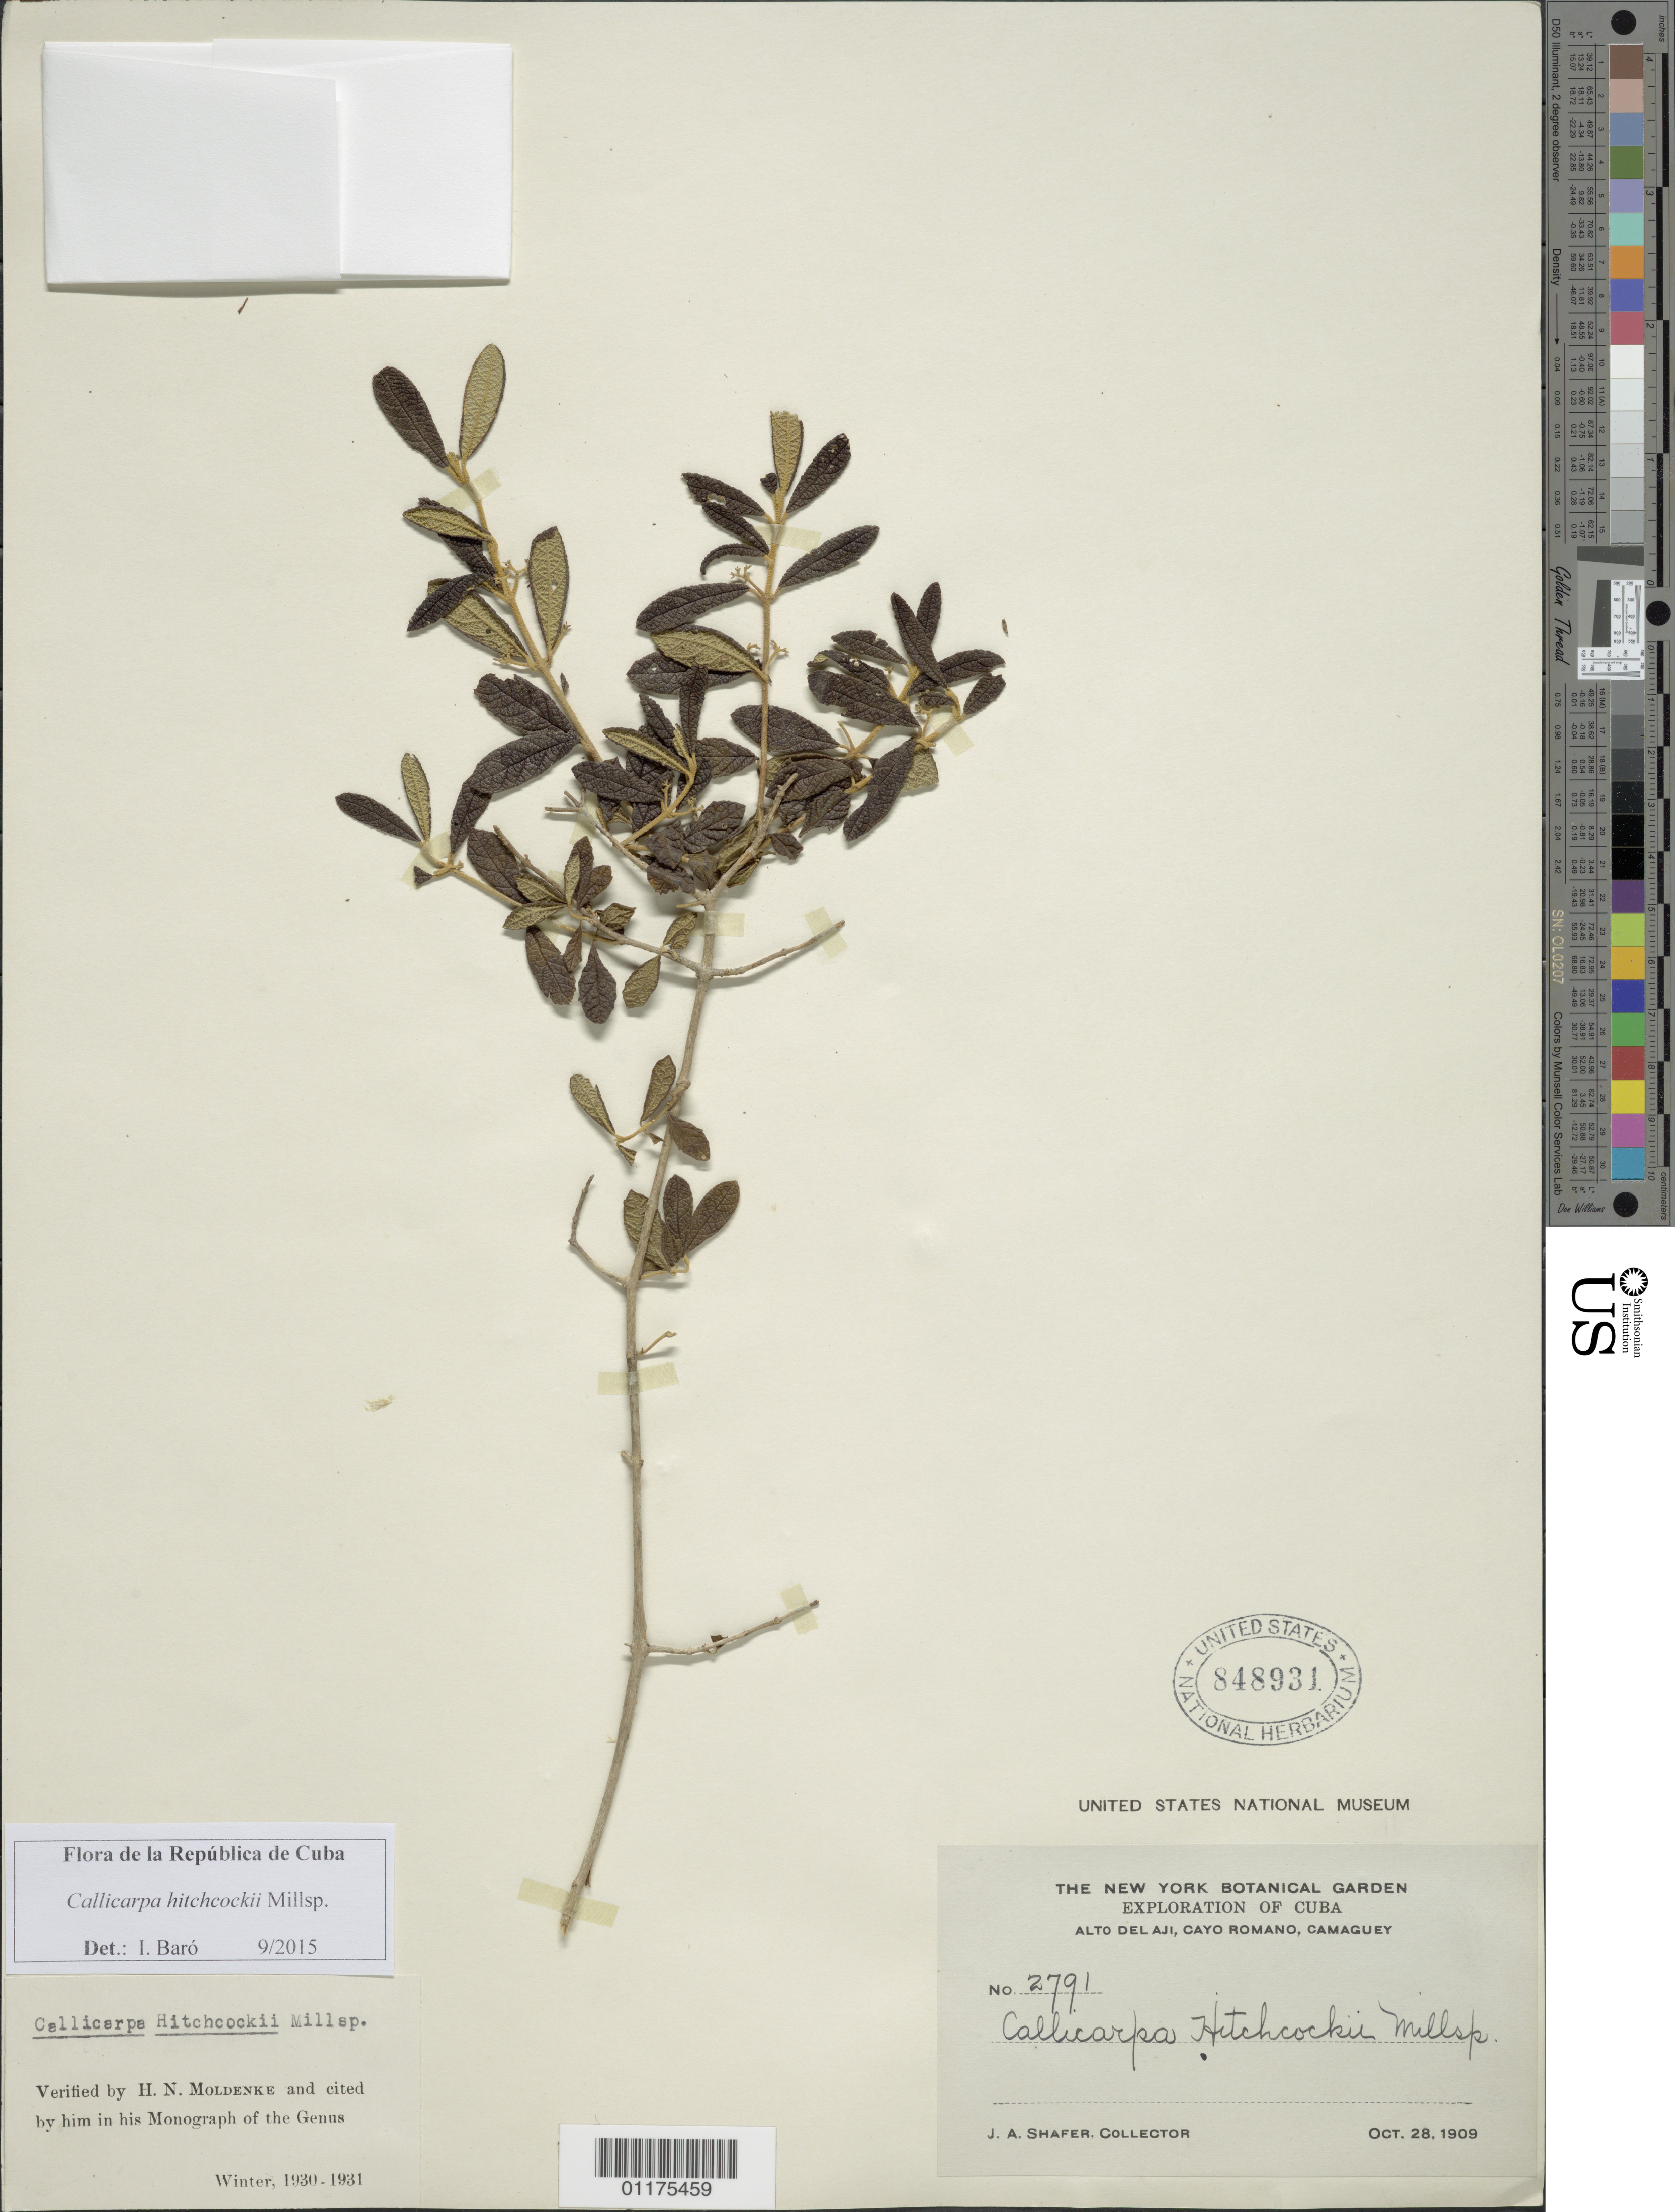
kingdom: Plantae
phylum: Tracheophyta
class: Magnoliopsida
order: Lamiales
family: Lamiaceae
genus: Callicarpa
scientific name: Callicarpa hitchcockii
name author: Millsp.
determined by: Baró Oliedo, I.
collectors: J. A. Shafer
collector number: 2791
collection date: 1909-10-28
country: Cuba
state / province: Camagüey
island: Cuba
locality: Cayo Romano, Alto Del Aji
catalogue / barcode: US 848931